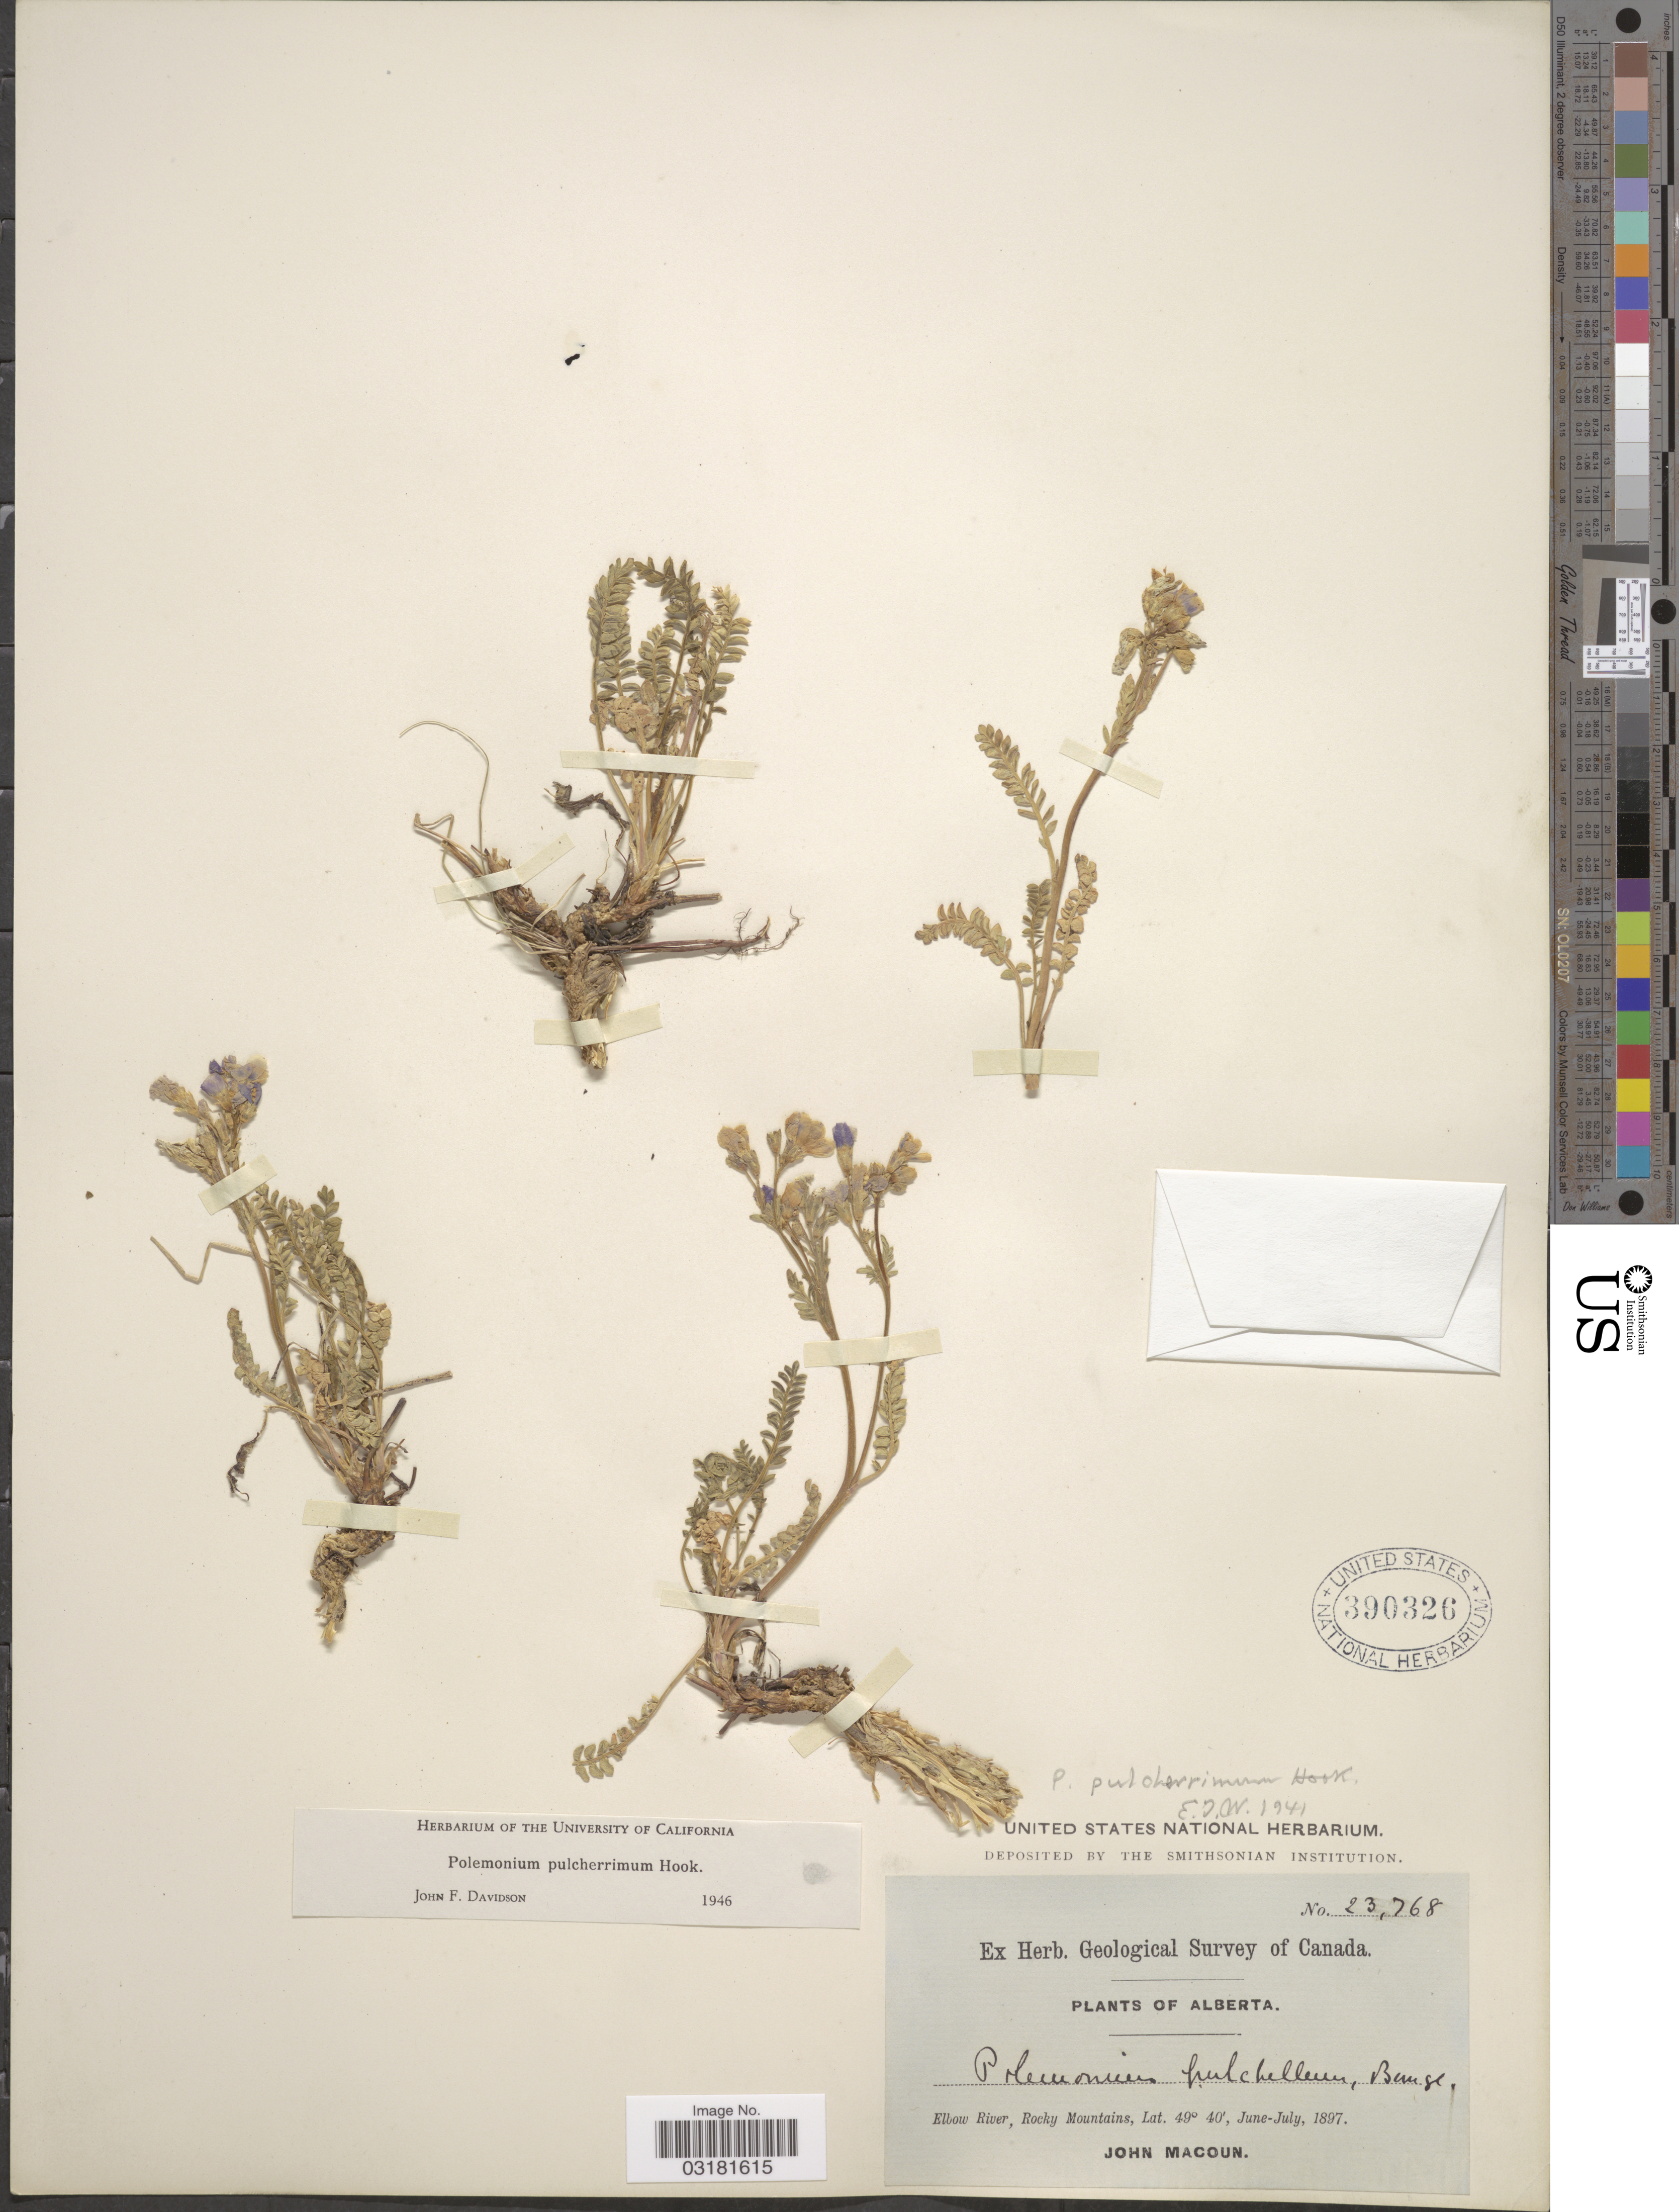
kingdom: Plantae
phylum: Tracheophyta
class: Magnoliopsida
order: Ericales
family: Polemoniaceae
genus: Polemonium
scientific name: Polemonium pulcherrimum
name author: Hook.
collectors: J. Macoun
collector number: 23768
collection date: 1897-06/1897-07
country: Canada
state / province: Alberta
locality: Ellow River, Rocky Mountains.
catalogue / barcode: US 390326